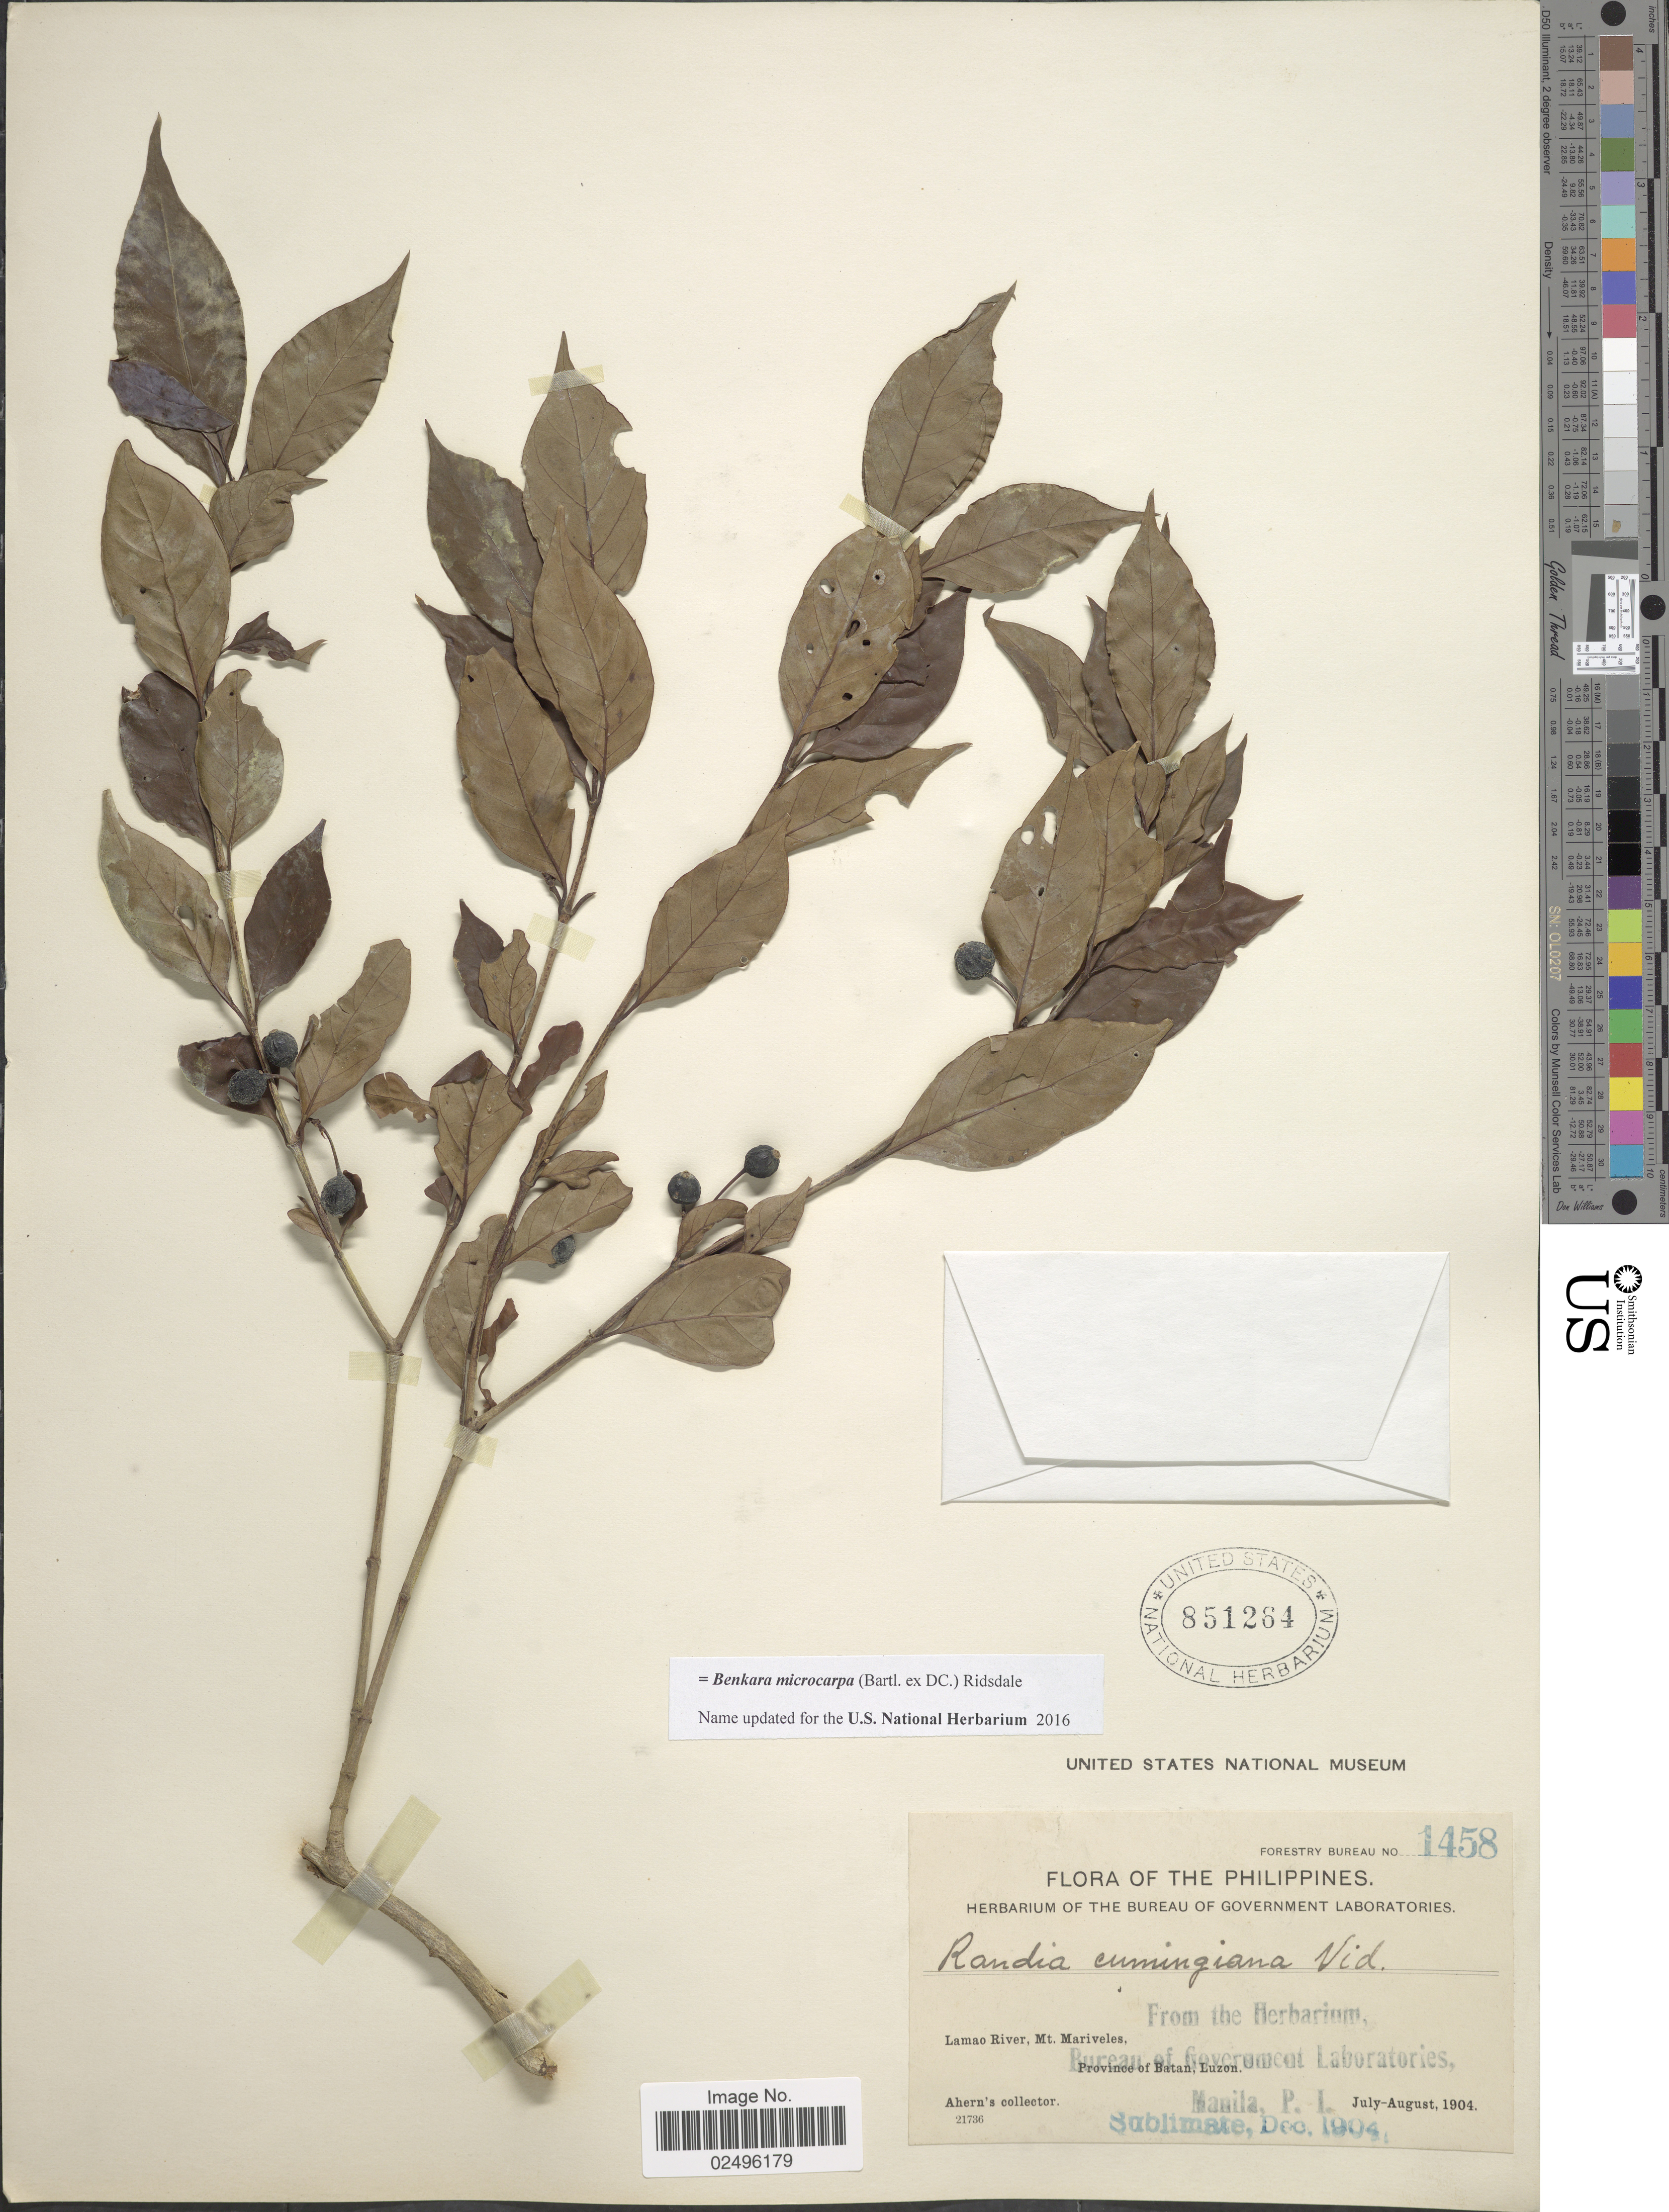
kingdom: Plantae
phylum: Tracheophyta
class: Magnoliopsida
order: Gentianales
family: Rubiaceae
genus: Fagerlindia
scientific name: Fagerlindia microcarpa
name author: (Bartl. ex DC.) Ridsdale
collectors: Ahern's collector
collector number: Forestry Bureau 1458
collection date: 1904-07/1904-08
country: Philippines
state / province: Cagayan Valley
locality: Lamao River, Mt. Mariveles, Province of Batan, Luzon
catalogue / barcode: US 851264